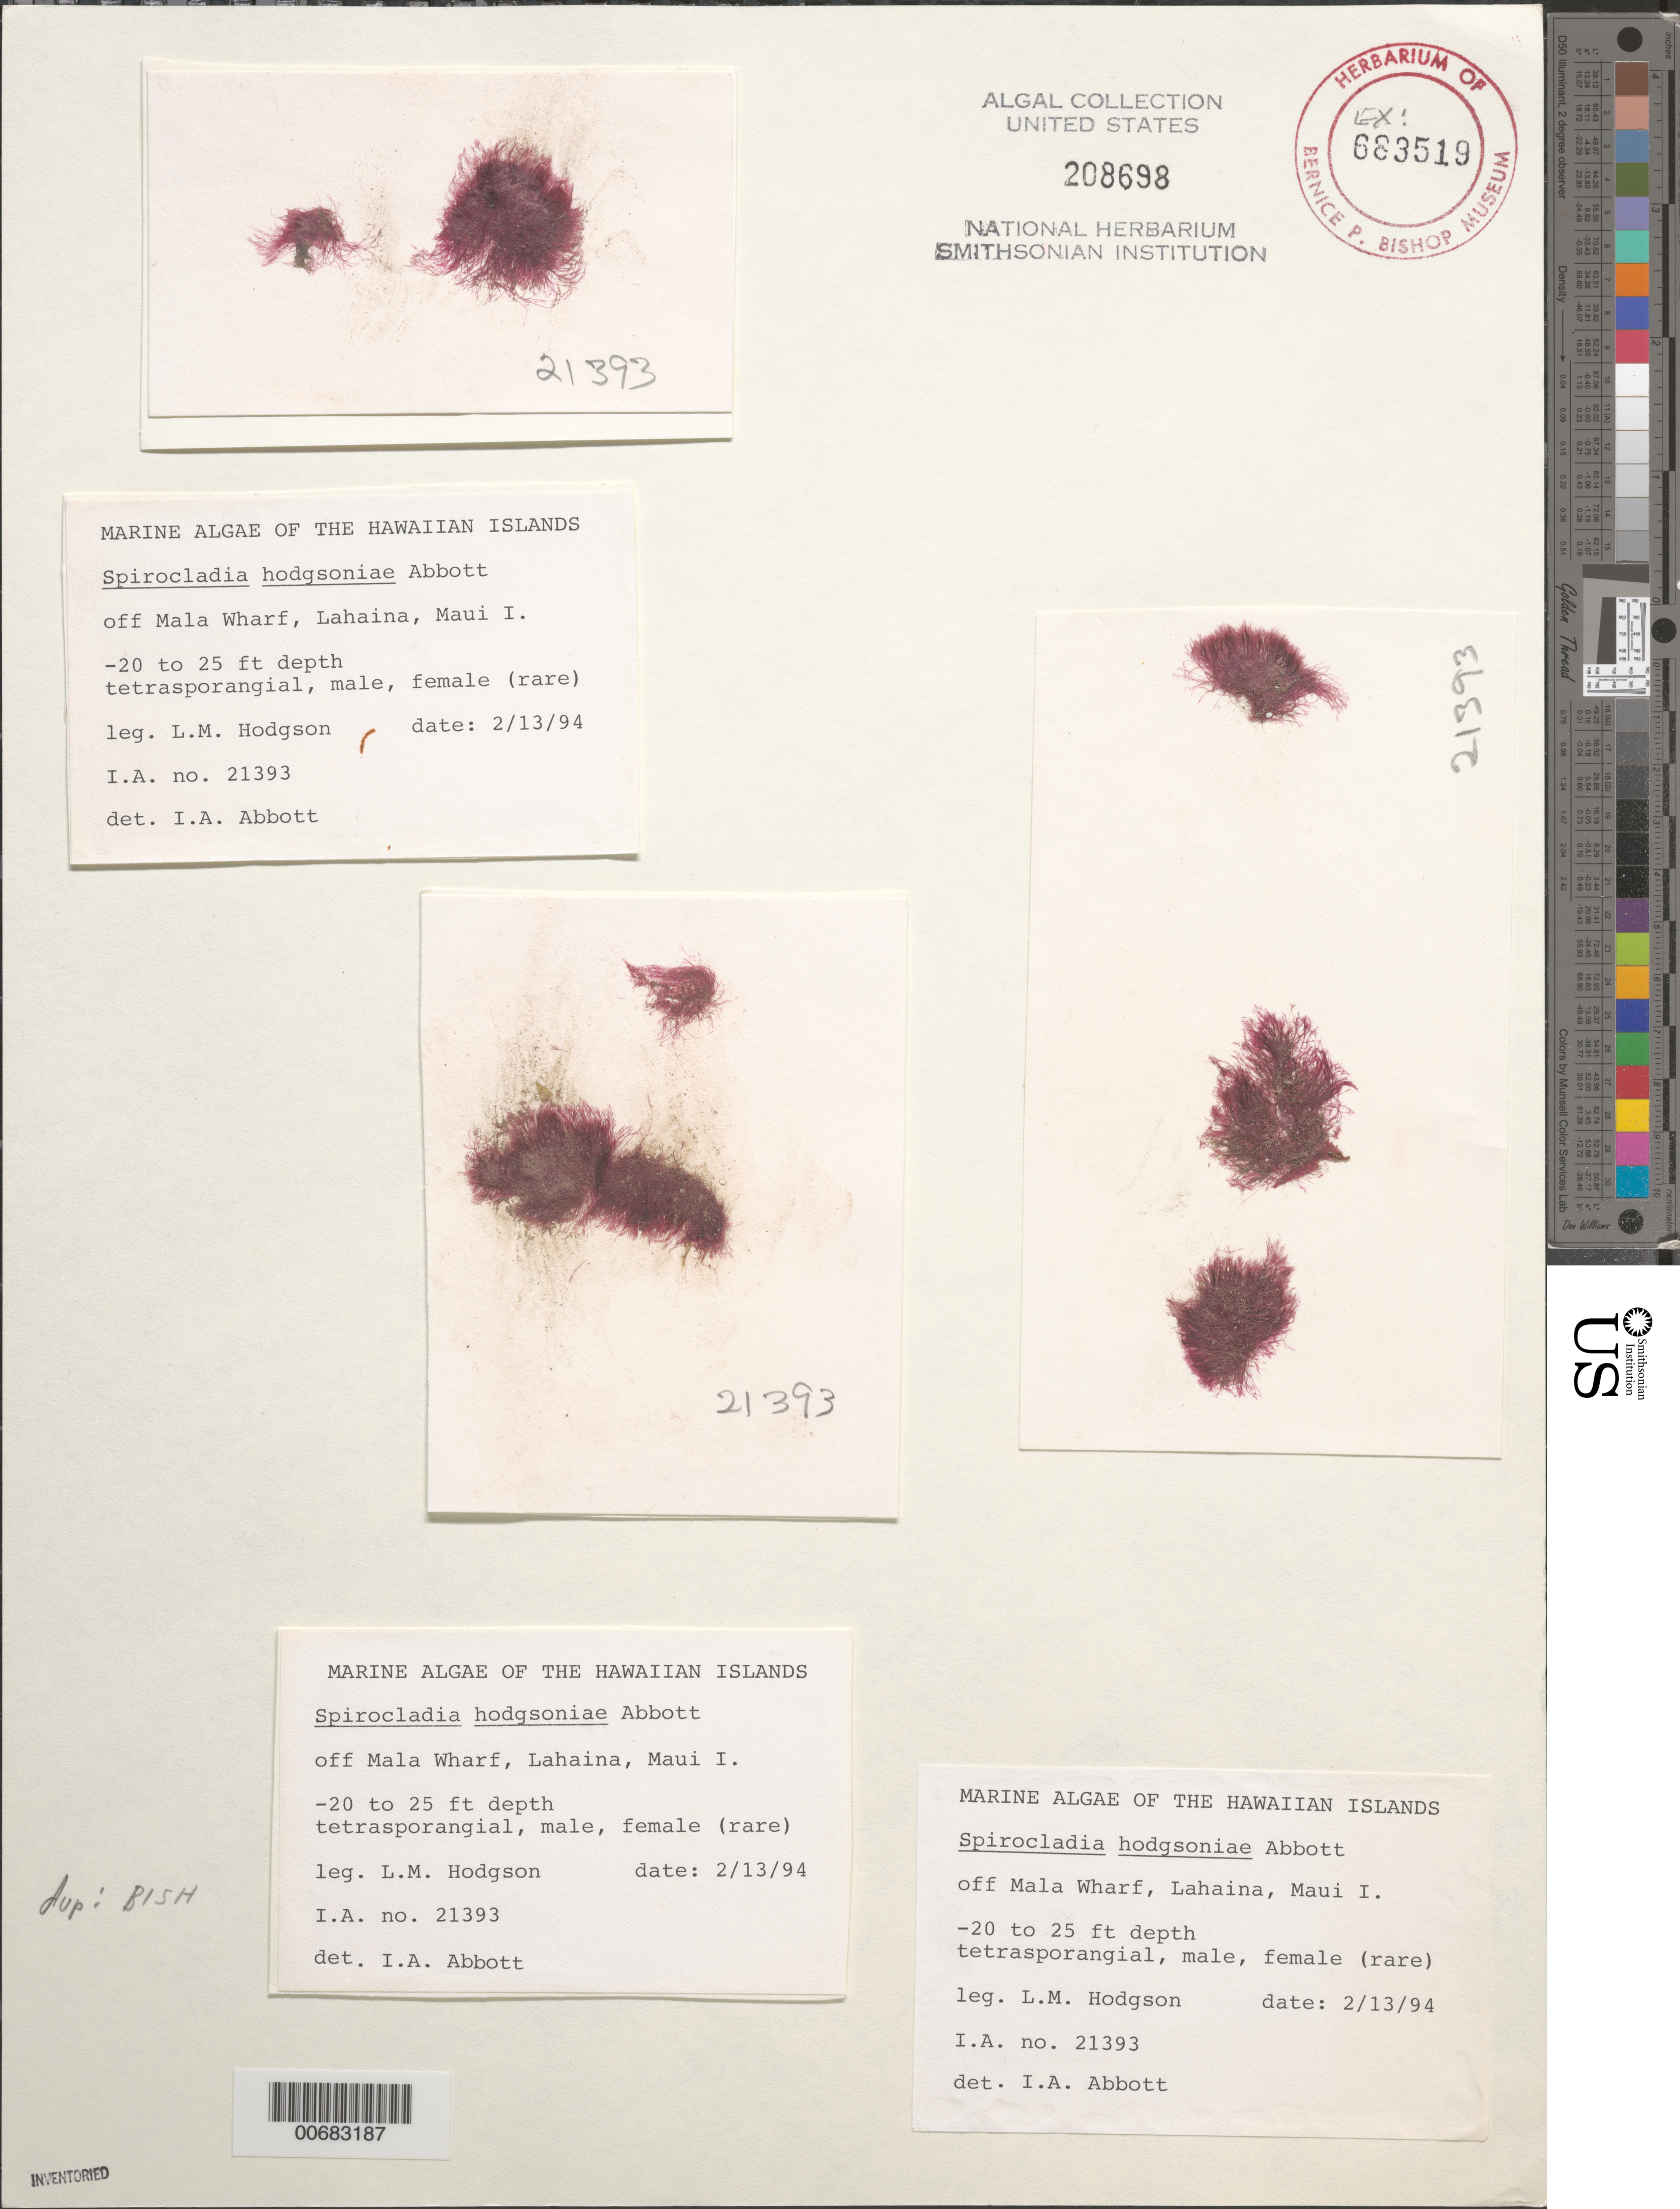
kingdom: Plantae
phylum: Rhodophyta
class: Florideophyceae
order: Ceramiales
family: Rhodomelaceae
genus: Spirocladia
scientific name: Spirocladia hodgsoniae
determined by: Abbott, Isabella A.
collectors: L. M. Hodgson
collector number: IAA 21393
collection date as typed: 13 Feb 1994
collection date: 1994-02-13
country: United States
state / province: Hawaii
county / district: Maui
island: Maui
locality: Lahaina, off Mala Wharf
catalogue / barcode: US 208698